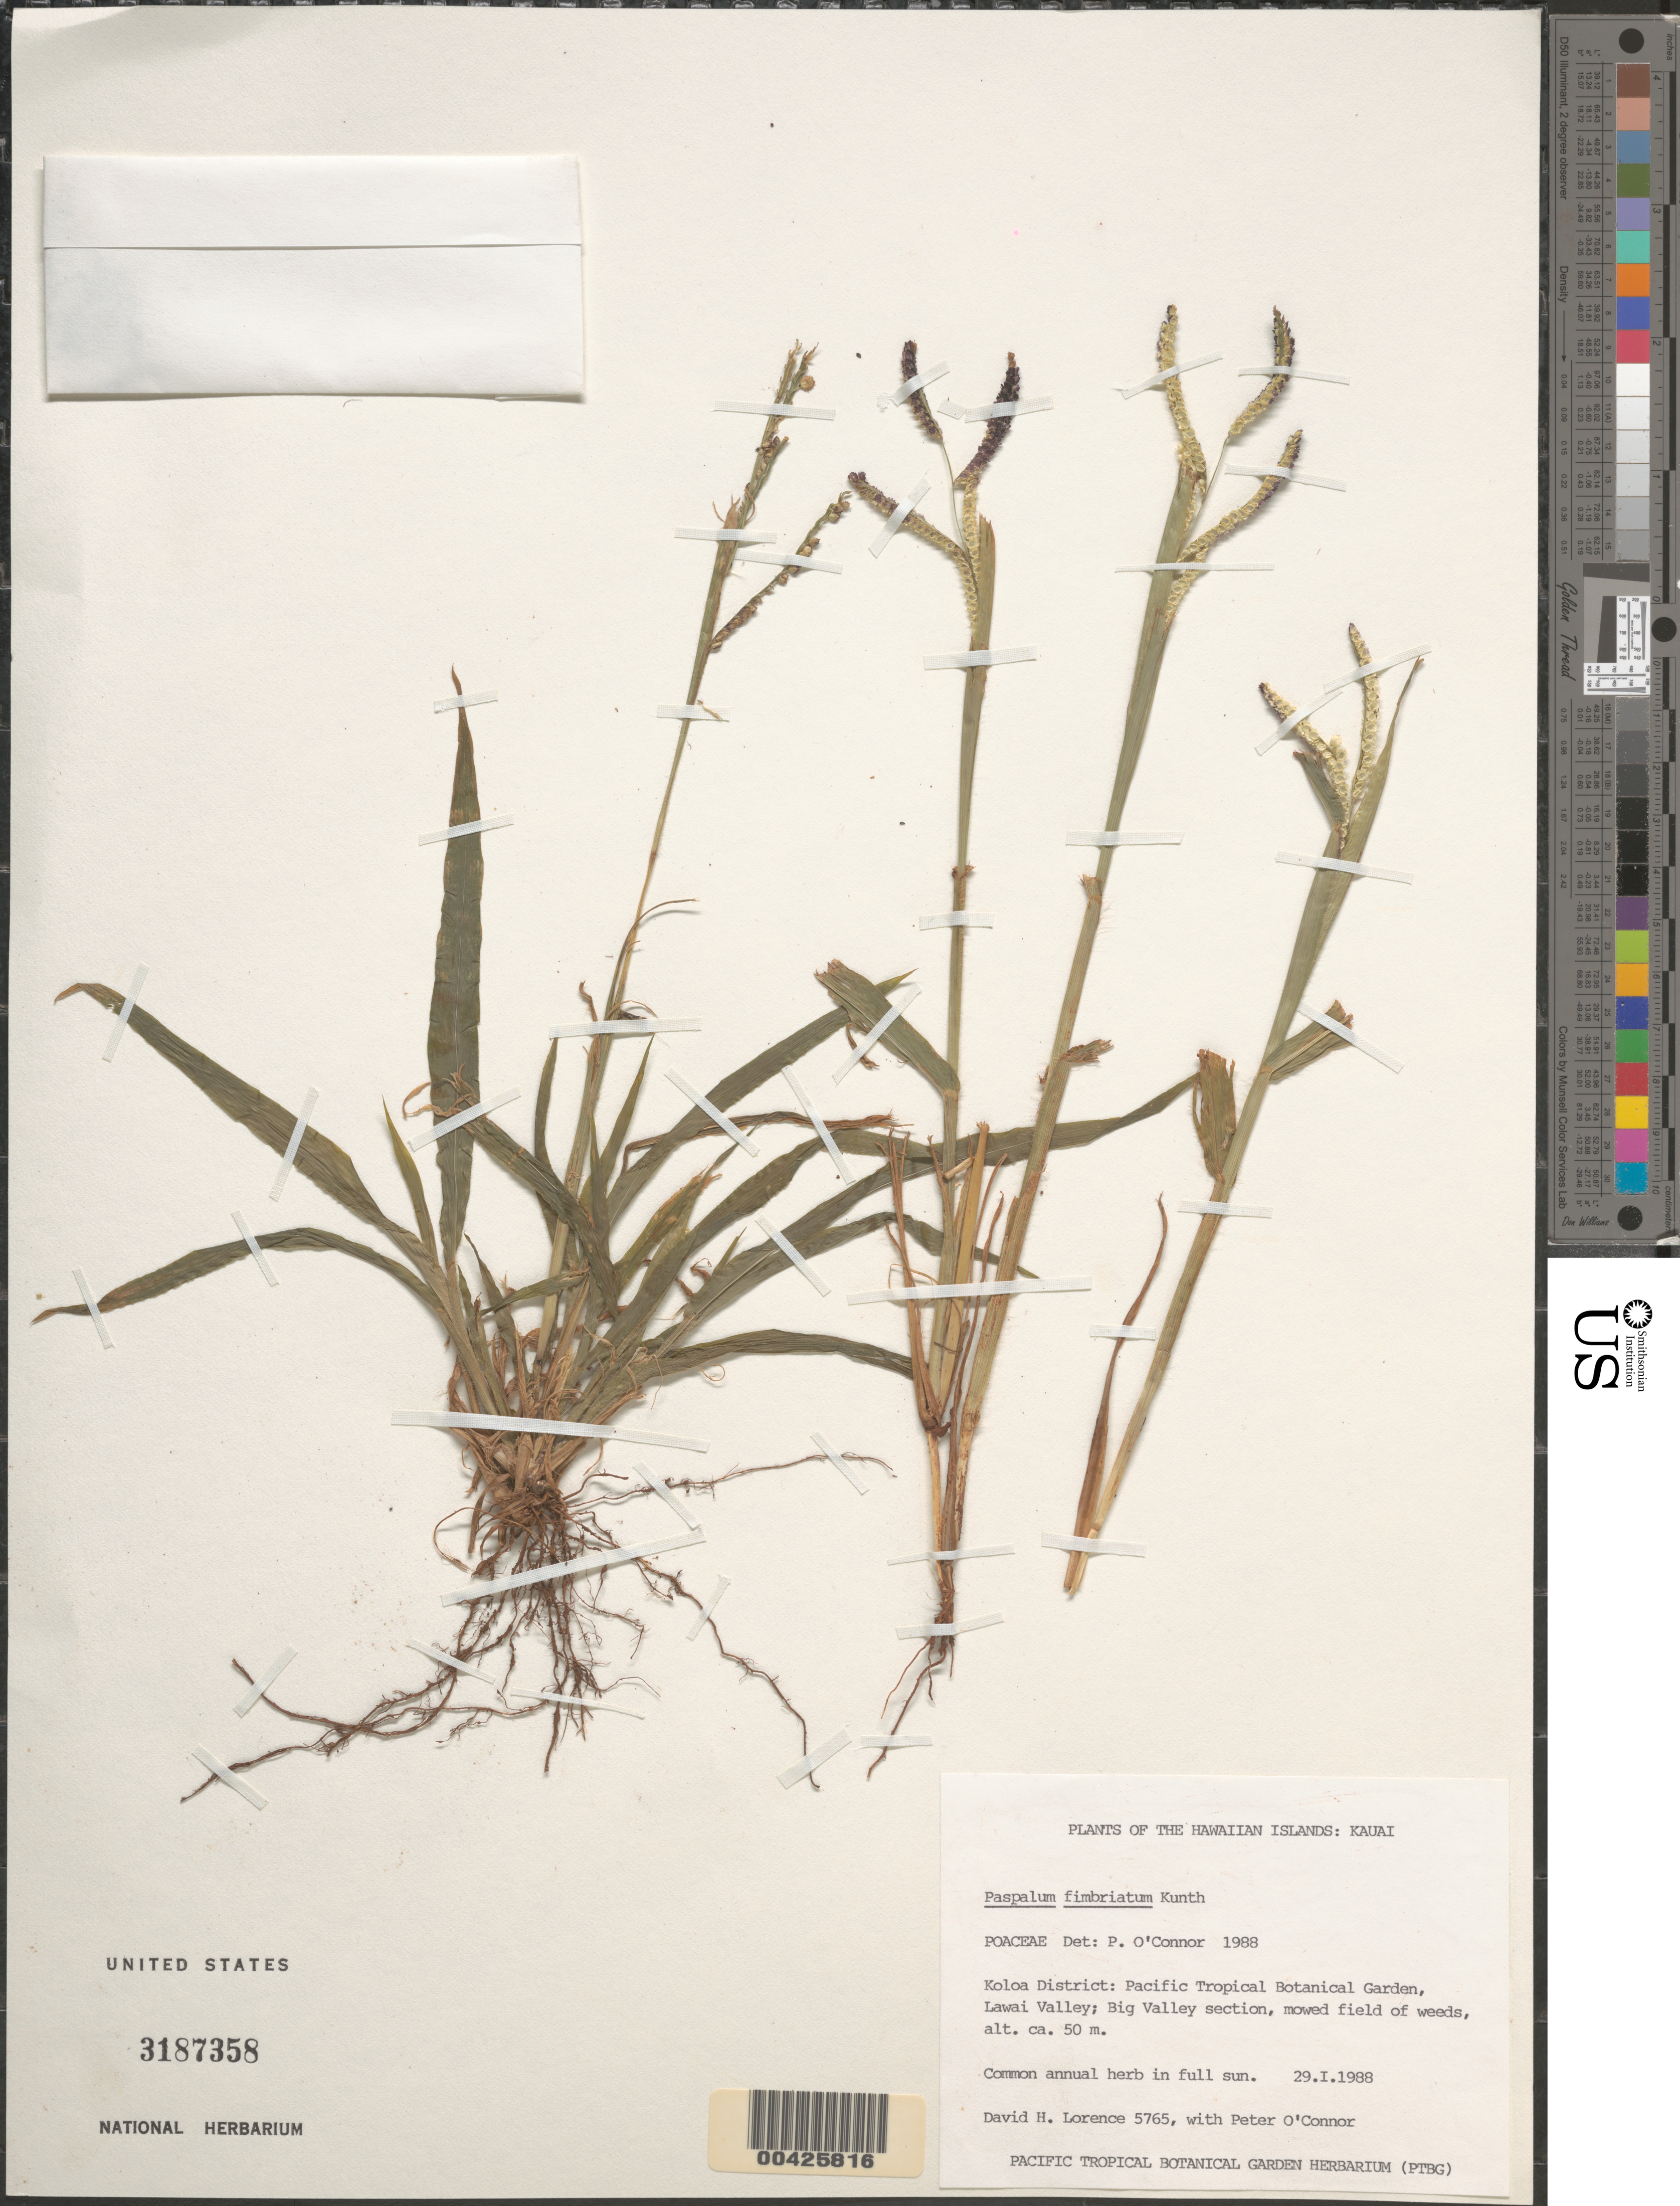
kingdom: Plantae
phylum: Tracheophyta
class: Liliopsida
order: Poales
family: Poaceae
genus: Paspalum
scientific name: Paspalum fimbriatum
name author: Kunth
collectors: D. Lorence & P. O'Connor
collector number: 5765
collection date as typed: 29 Jan 1988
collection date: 1988-01-29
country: United States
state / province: Hawaii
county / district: Kauai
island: Kaua'i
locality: Koloa District, Pacific Tropical Botanical Garden, Lawai Valley, Big Valley section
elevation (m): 50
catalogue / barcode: US 3187358